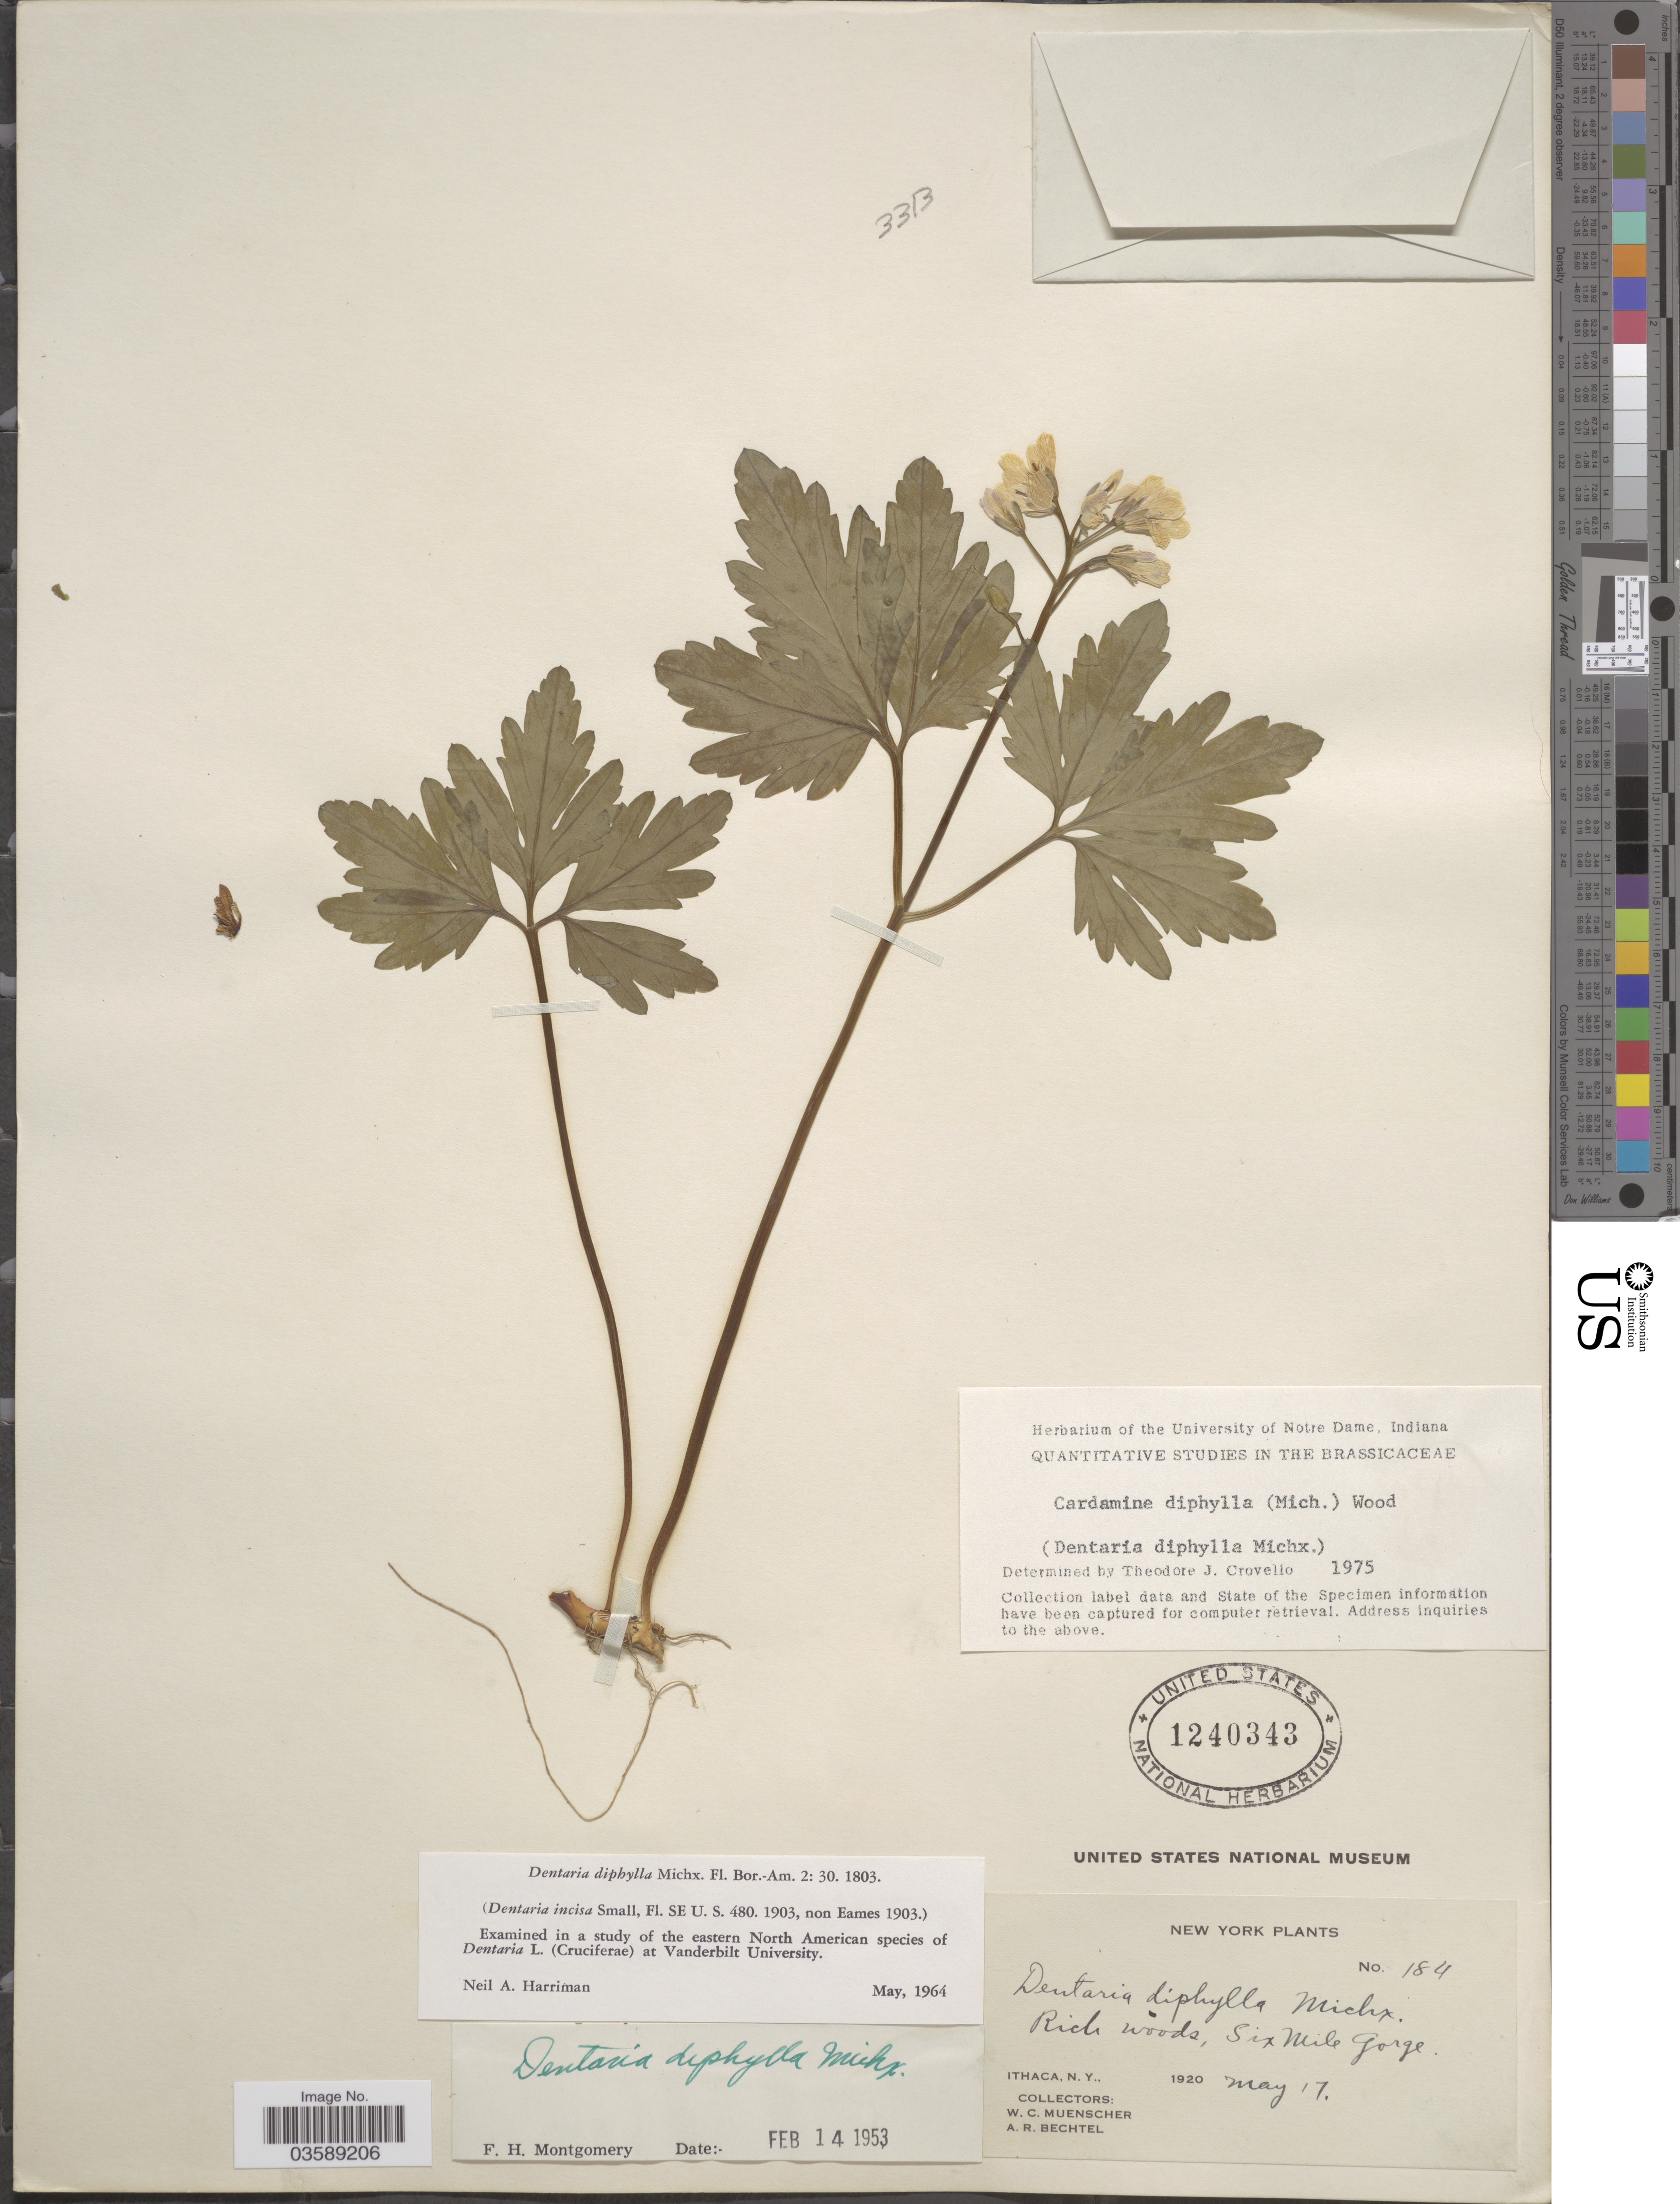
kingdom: Plantae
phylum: Tracheophyta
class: Magnoliopsida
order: Brassicales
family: Brassicaceae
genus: Cardamine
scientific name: Cardamine diphylla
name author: (Michx.) Alph. Wood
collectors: W. Muenscher & A. Bechtel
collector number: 184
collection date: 1920-05-17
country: United States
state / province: New York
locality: Six Mile gorge. Ithaca.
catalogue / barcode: US 1240343